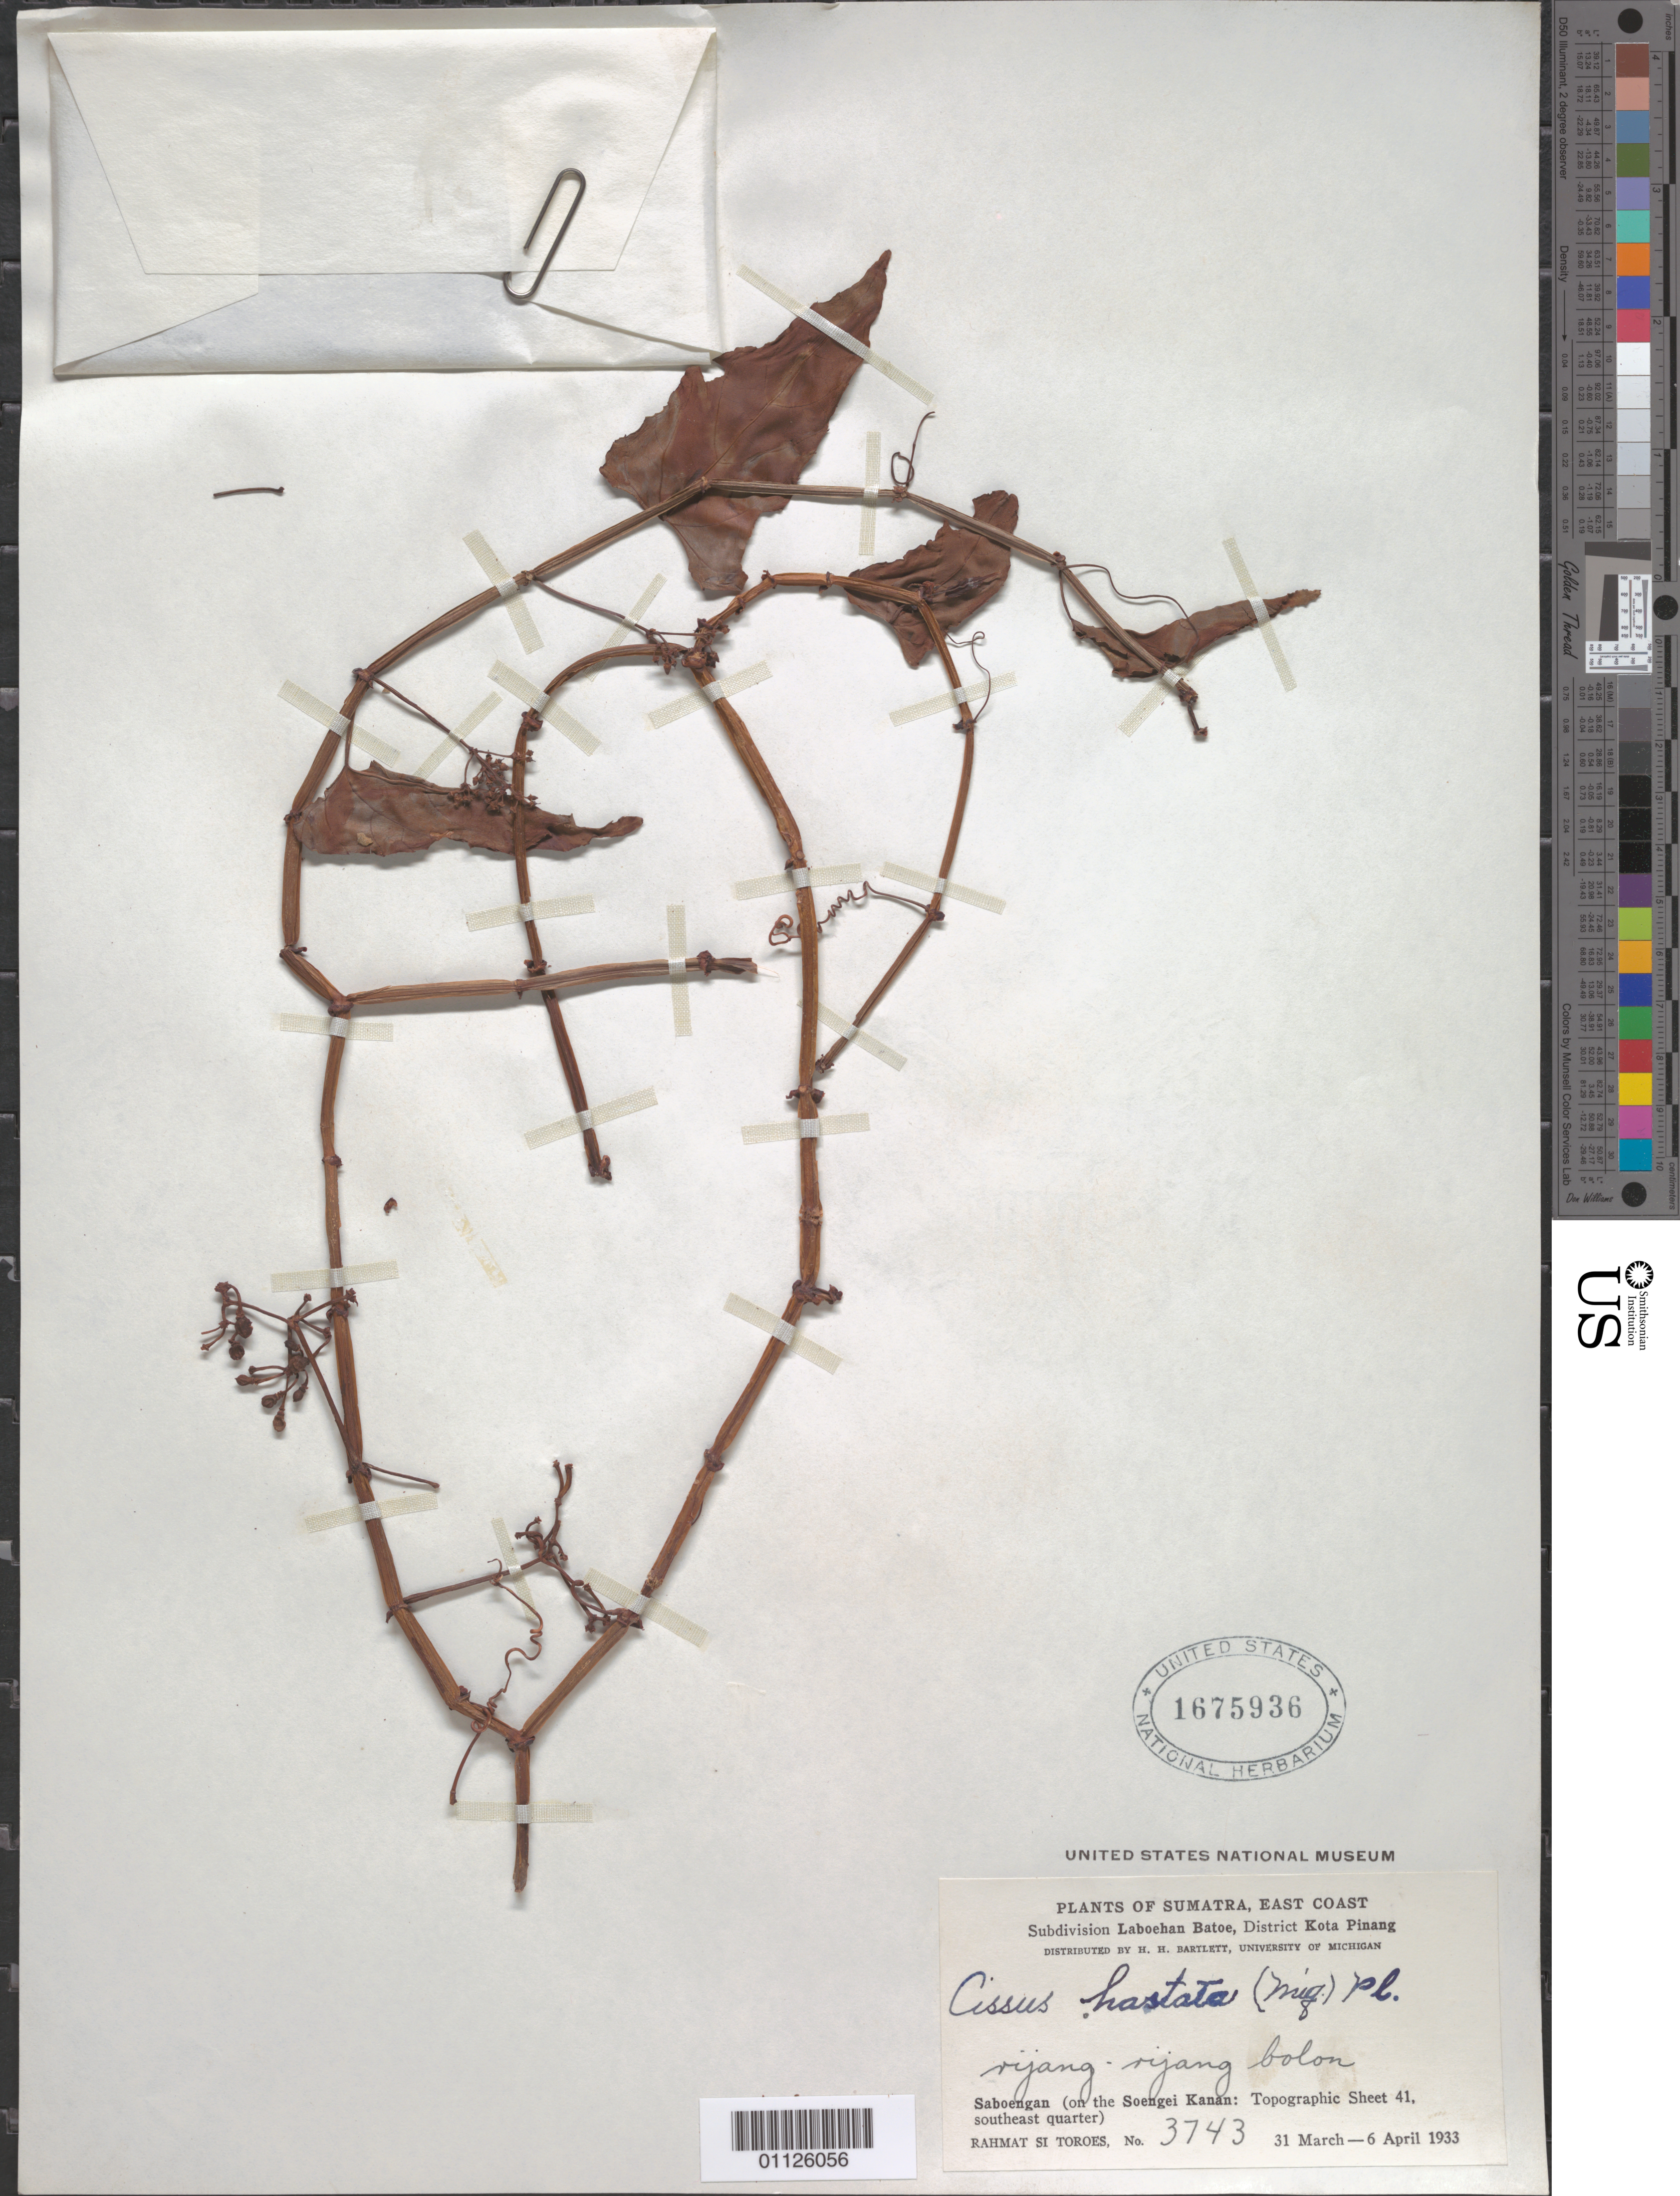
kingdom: Plantae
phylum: Tracheophyta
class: Magnoliopsida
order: Vitales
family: Vitaceae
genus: Cissus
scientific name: Cissus hastata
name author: Miq.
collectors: Rahmat Si Boeea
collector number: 3743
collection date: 1933-03-31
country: Indonesia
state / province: Sumatra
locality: E Coast. Saboengan (on the Soengei Kanan).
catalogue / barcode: US 1675936